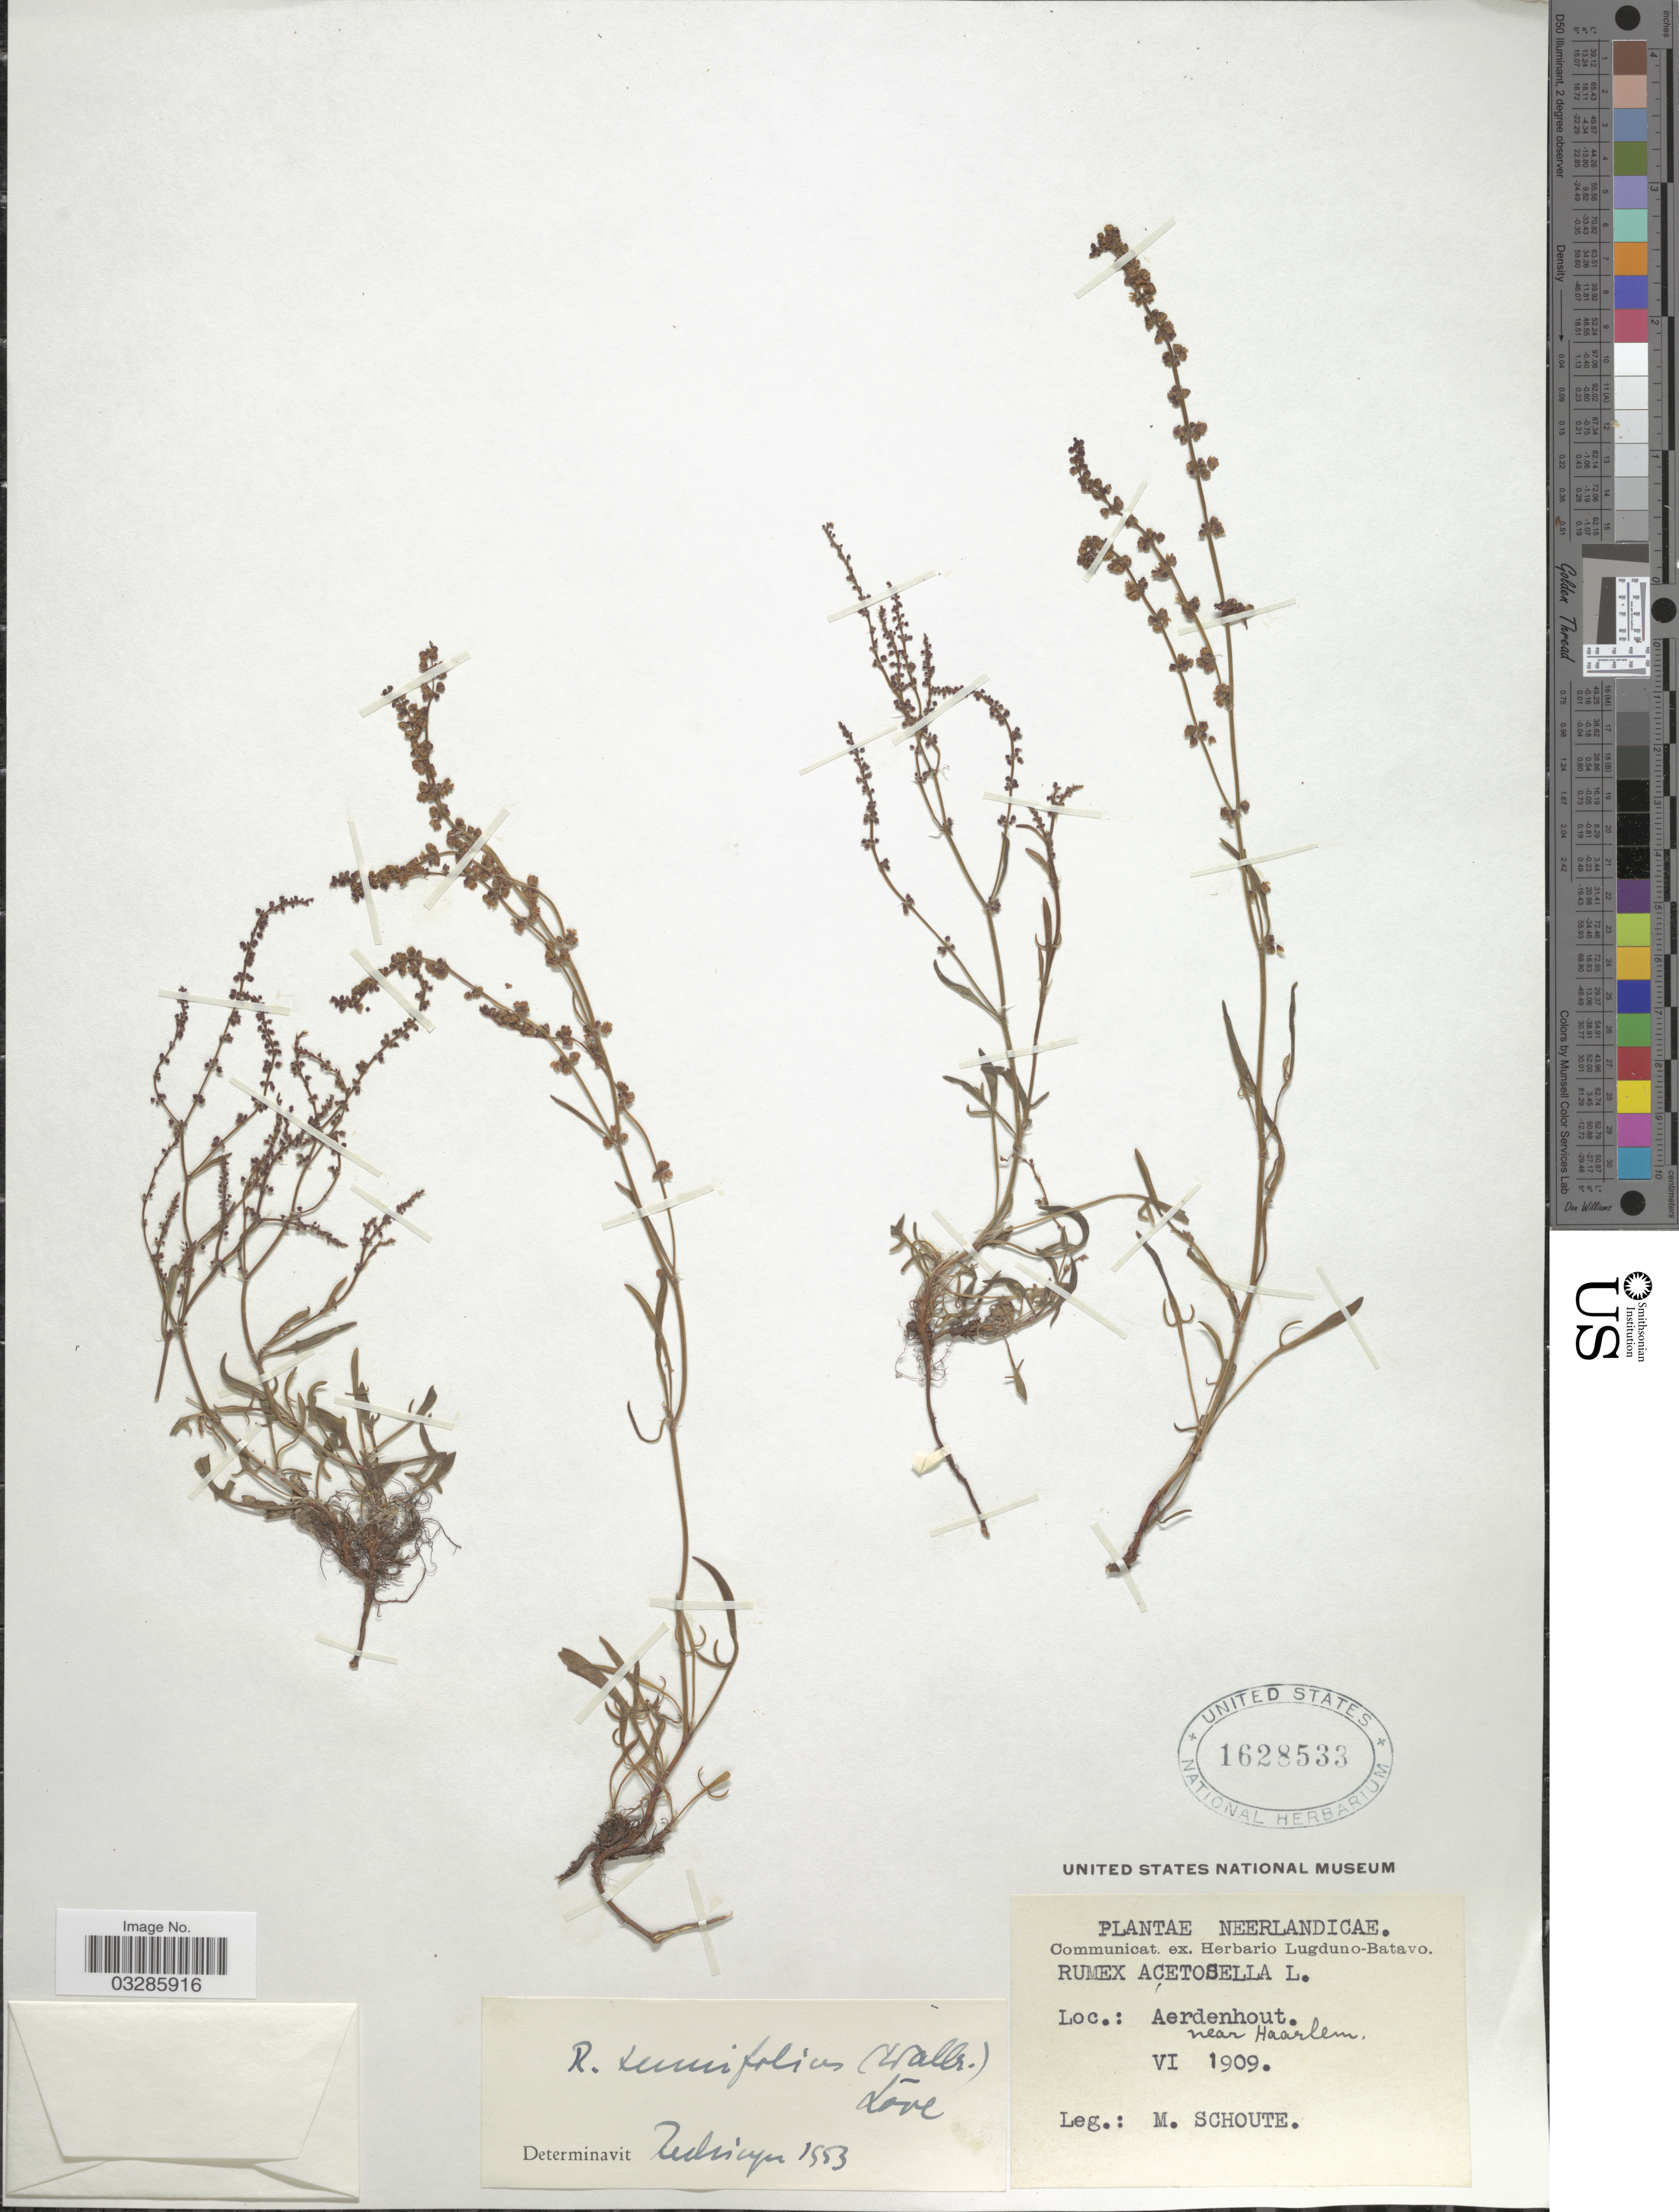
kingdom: Plantae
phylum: Tracheophyta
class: Magnoliopsida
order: Caryophyllales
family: Polygonaceae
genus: Rumex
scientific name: Rumex tenuifolius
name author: (Wallr.) Á. Löve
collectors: M. Schoute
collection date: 1909-06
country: Netherlands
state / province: Noord Holland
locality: Aerdenhout near Haarlem.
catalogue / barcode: US 1628533